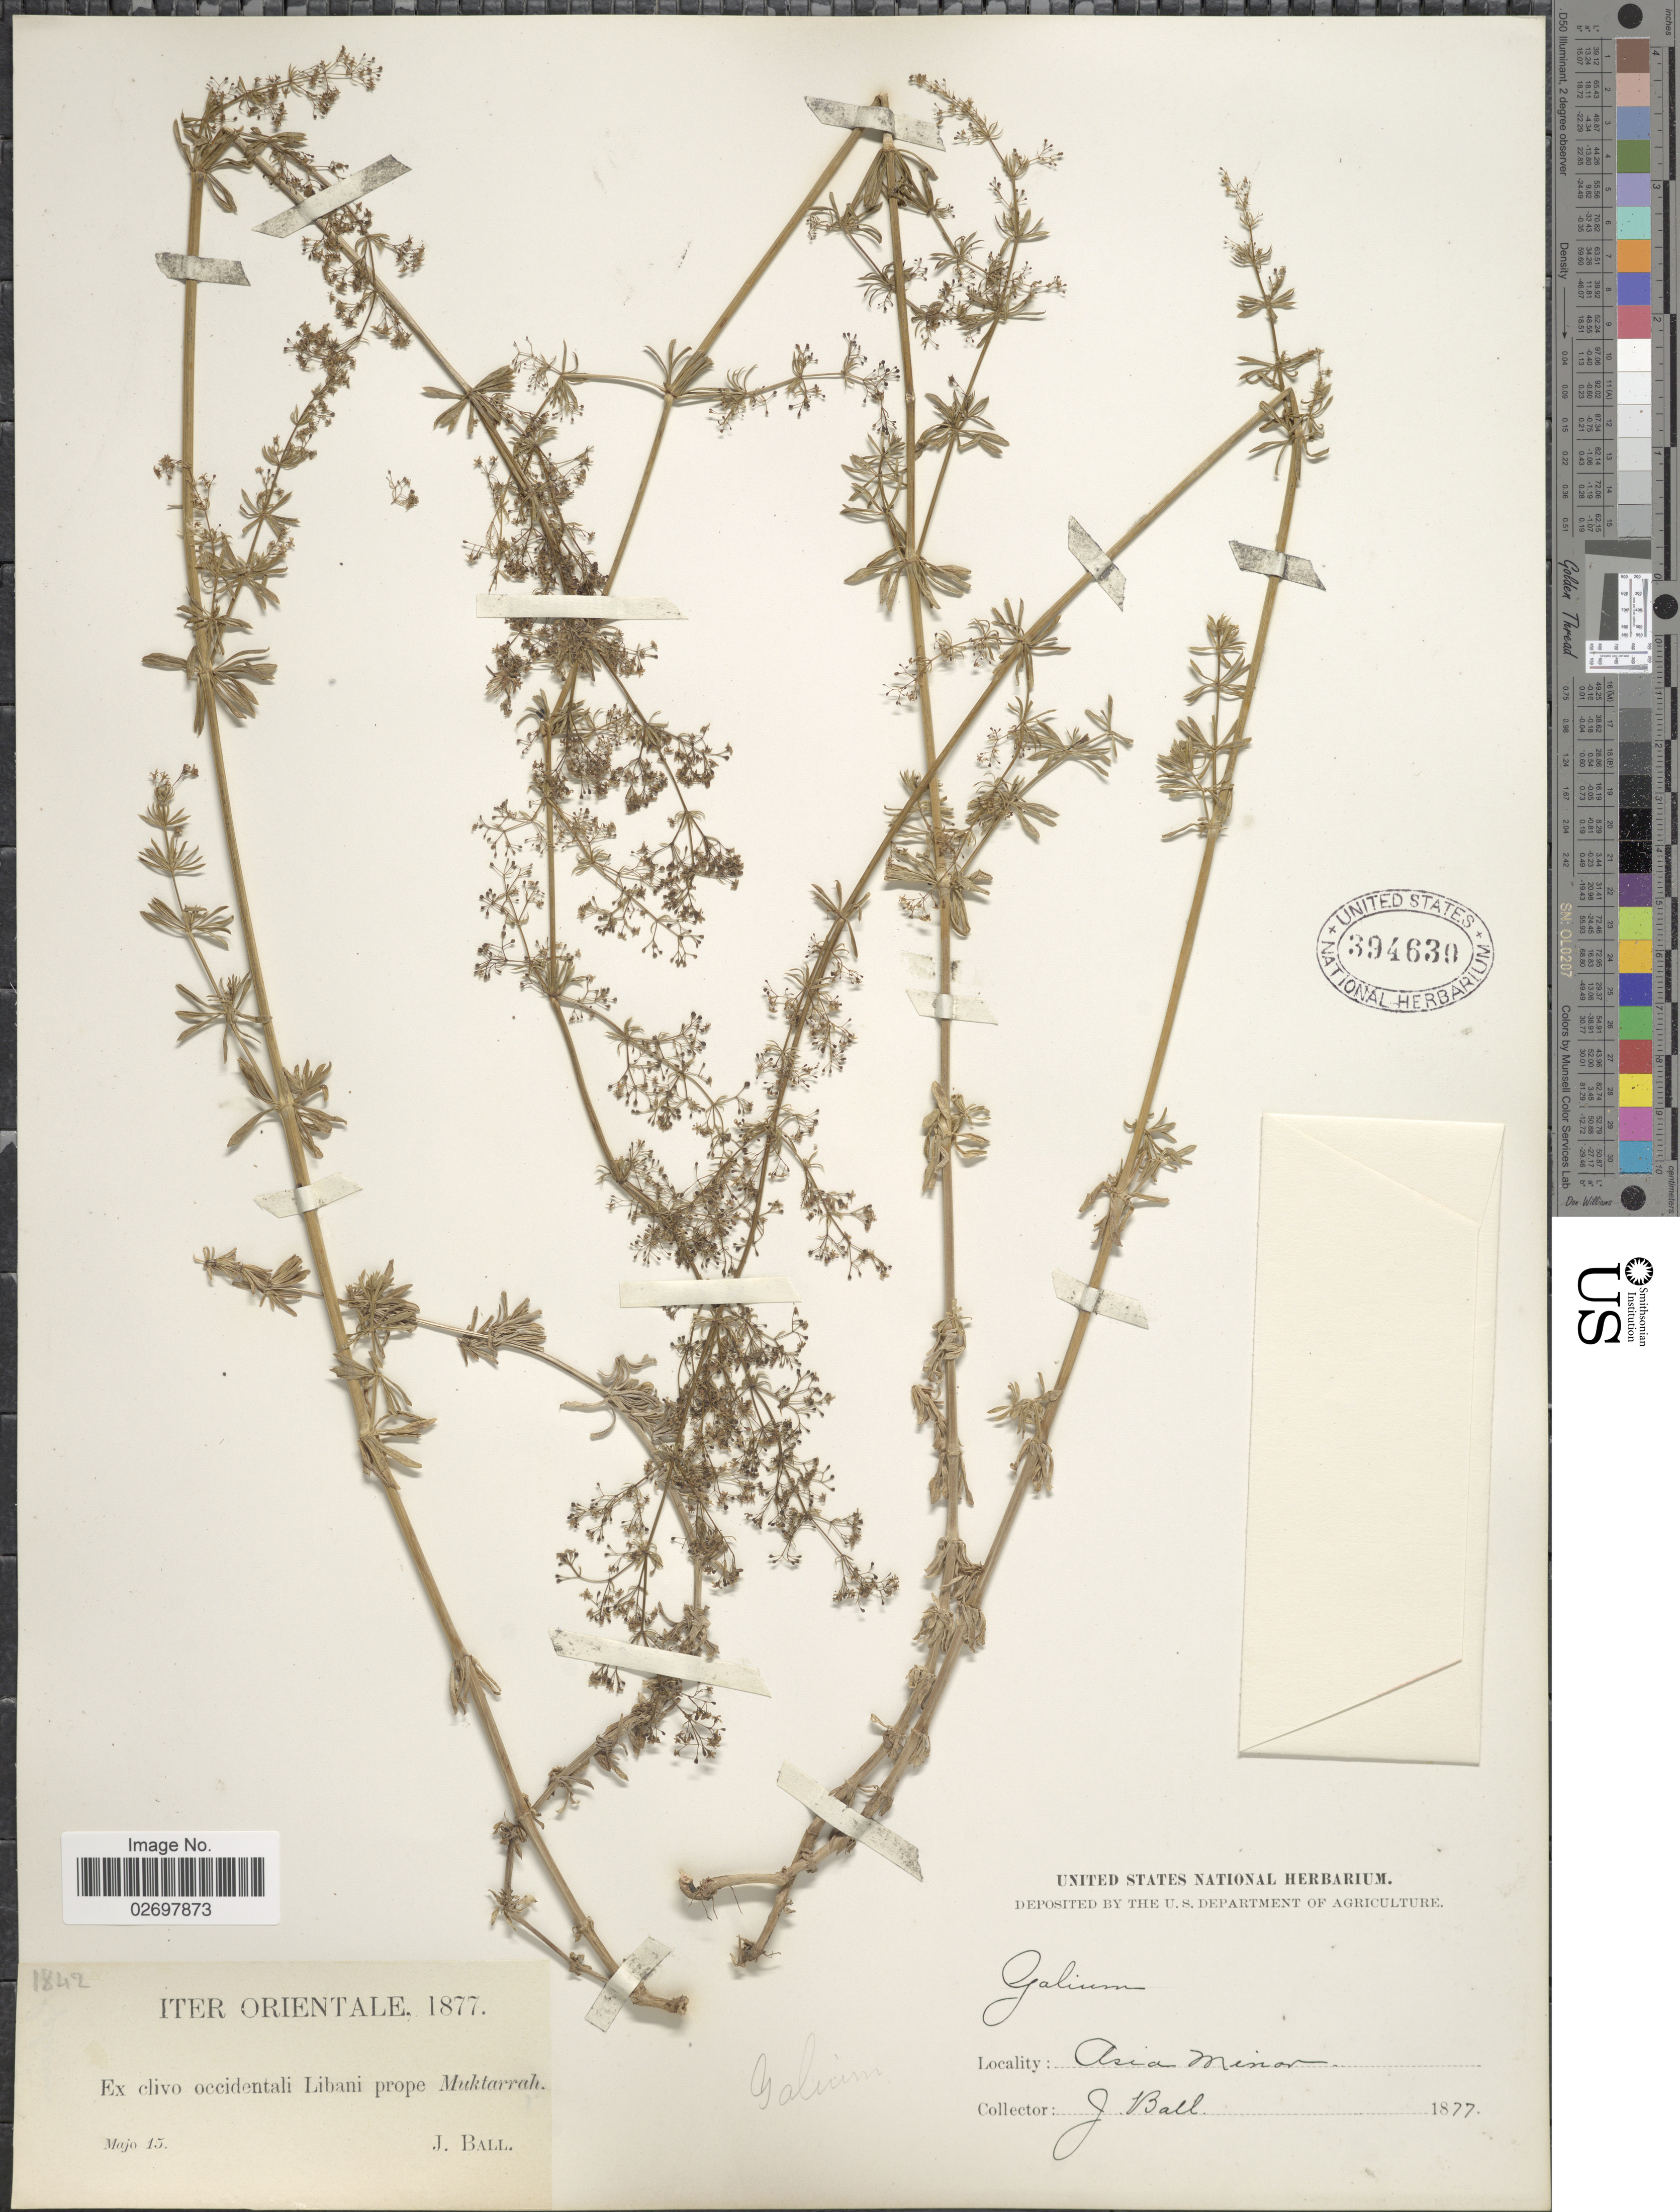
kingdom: Plantae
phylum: Tracheophyta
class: Magnoliopsida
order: Gentianales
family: Rubiaceae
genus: Galium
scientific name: Galium sp.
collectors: J. Ball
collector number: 1842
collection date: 1877-05-15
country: Lebanon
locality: Iter Orientale, Ex clivo occidentalis Libani prope Muktarrah, Asia Minor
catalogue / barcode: US 394630